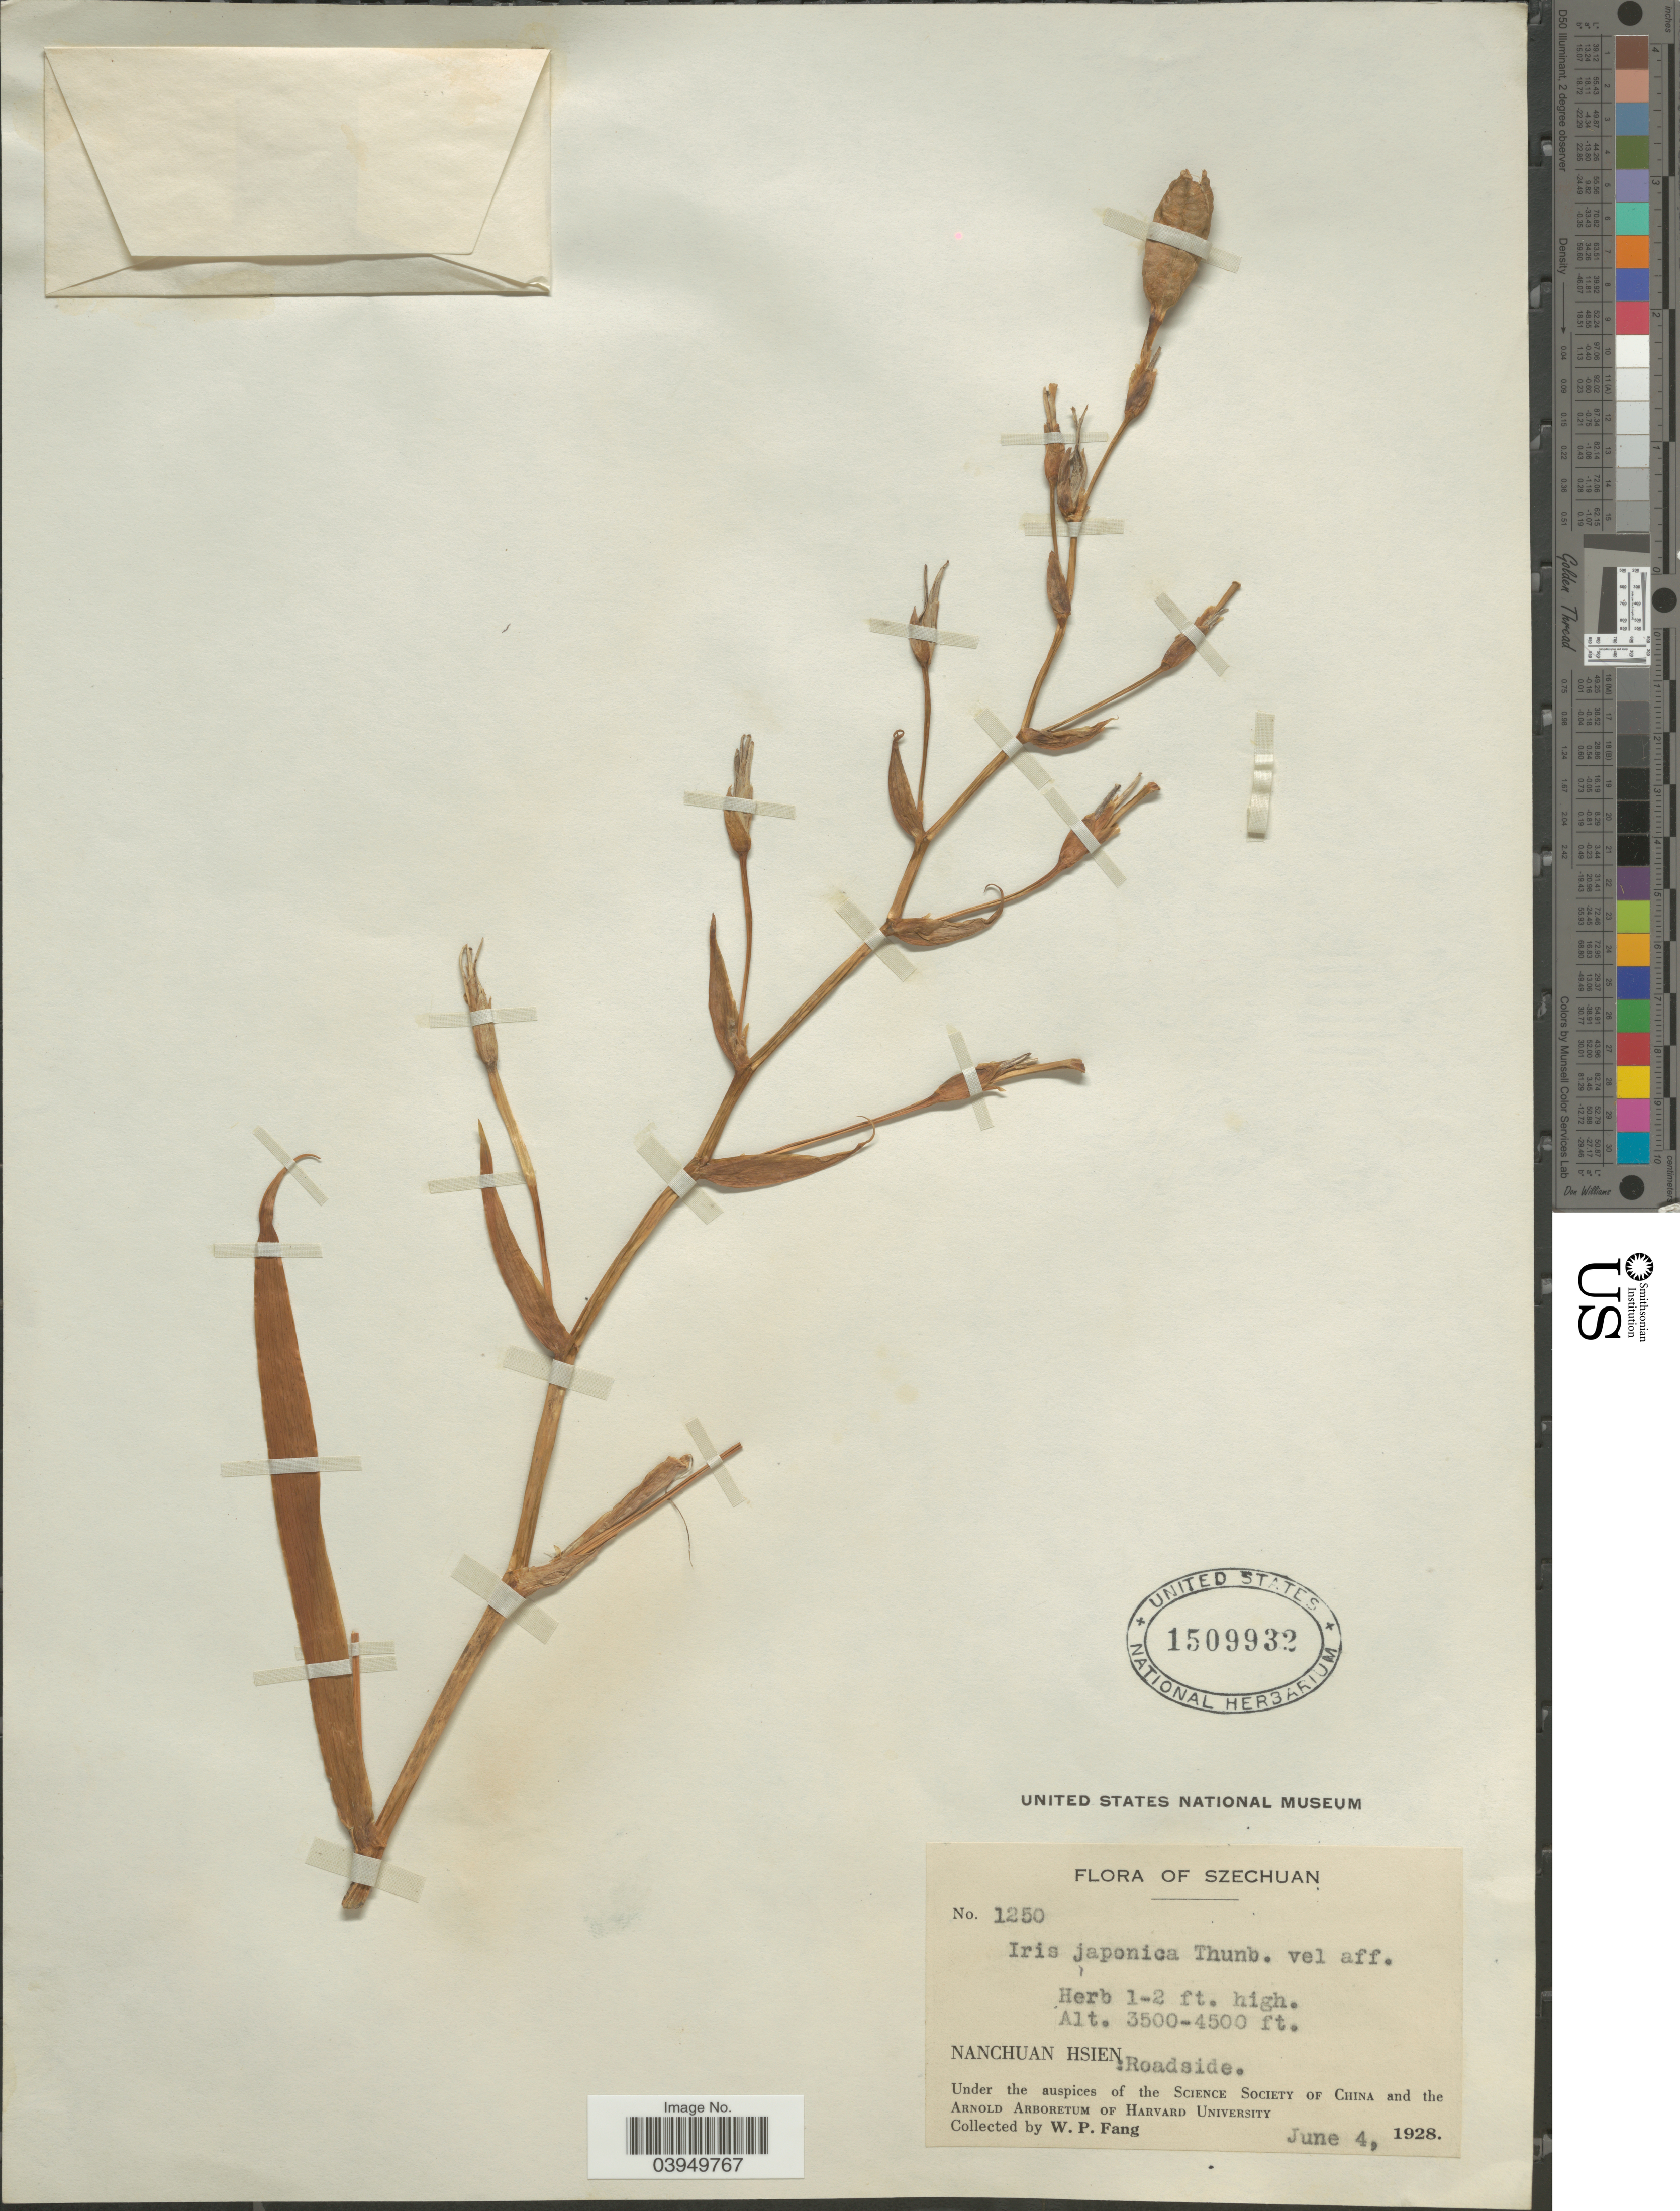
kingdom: Plantae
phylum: Tracheophyta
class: Liliopsida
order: Asparagales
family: Iridaceae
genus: Iris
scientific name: Iris japonica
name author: Thunb.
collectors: W. P. Fang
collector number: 1250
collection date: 1928-06-04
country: China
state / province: Sichuan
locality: Szechuan. Nanchuan Hsien: Roadside.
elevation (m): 1067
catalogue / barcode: US 1509932